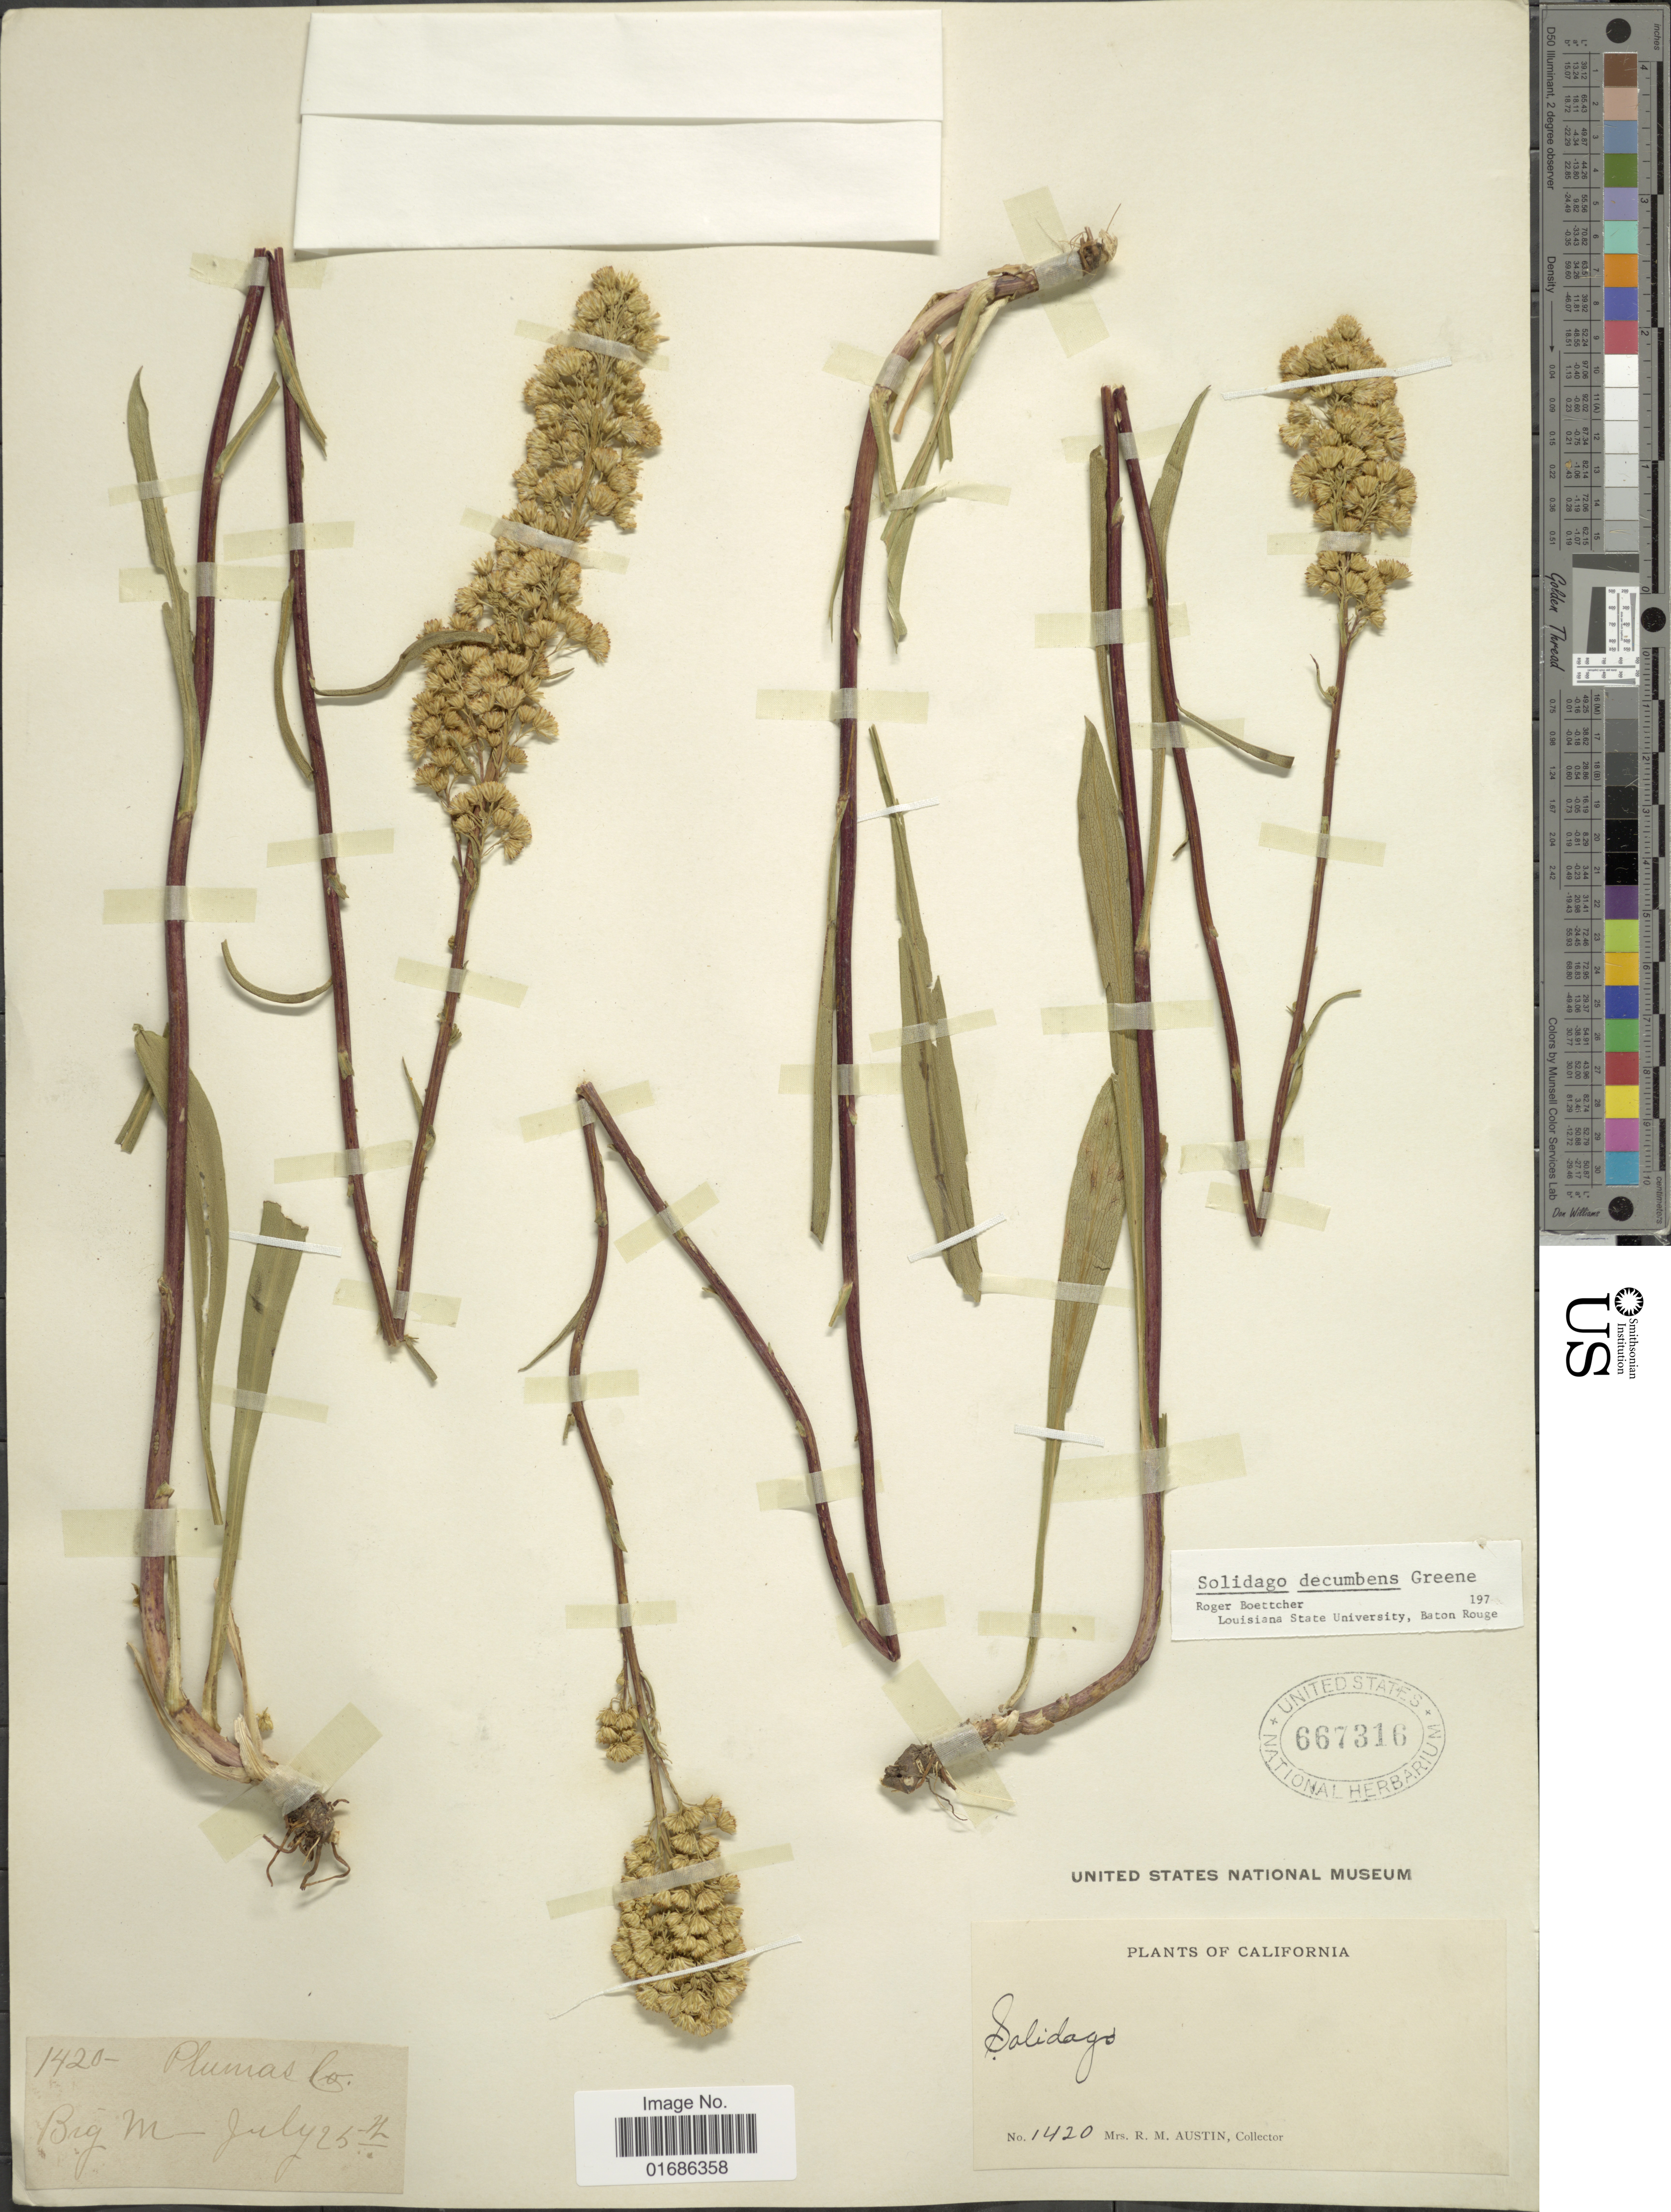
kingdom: Plantae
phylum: Tracheophyta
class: Magnoliopsida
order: Asterales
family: Asteraceae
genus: Solidago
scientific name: Solidago decumbens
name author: Greene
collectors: R. Austin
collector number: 1420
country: United States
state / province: California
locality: Big M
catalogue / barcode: US 667316